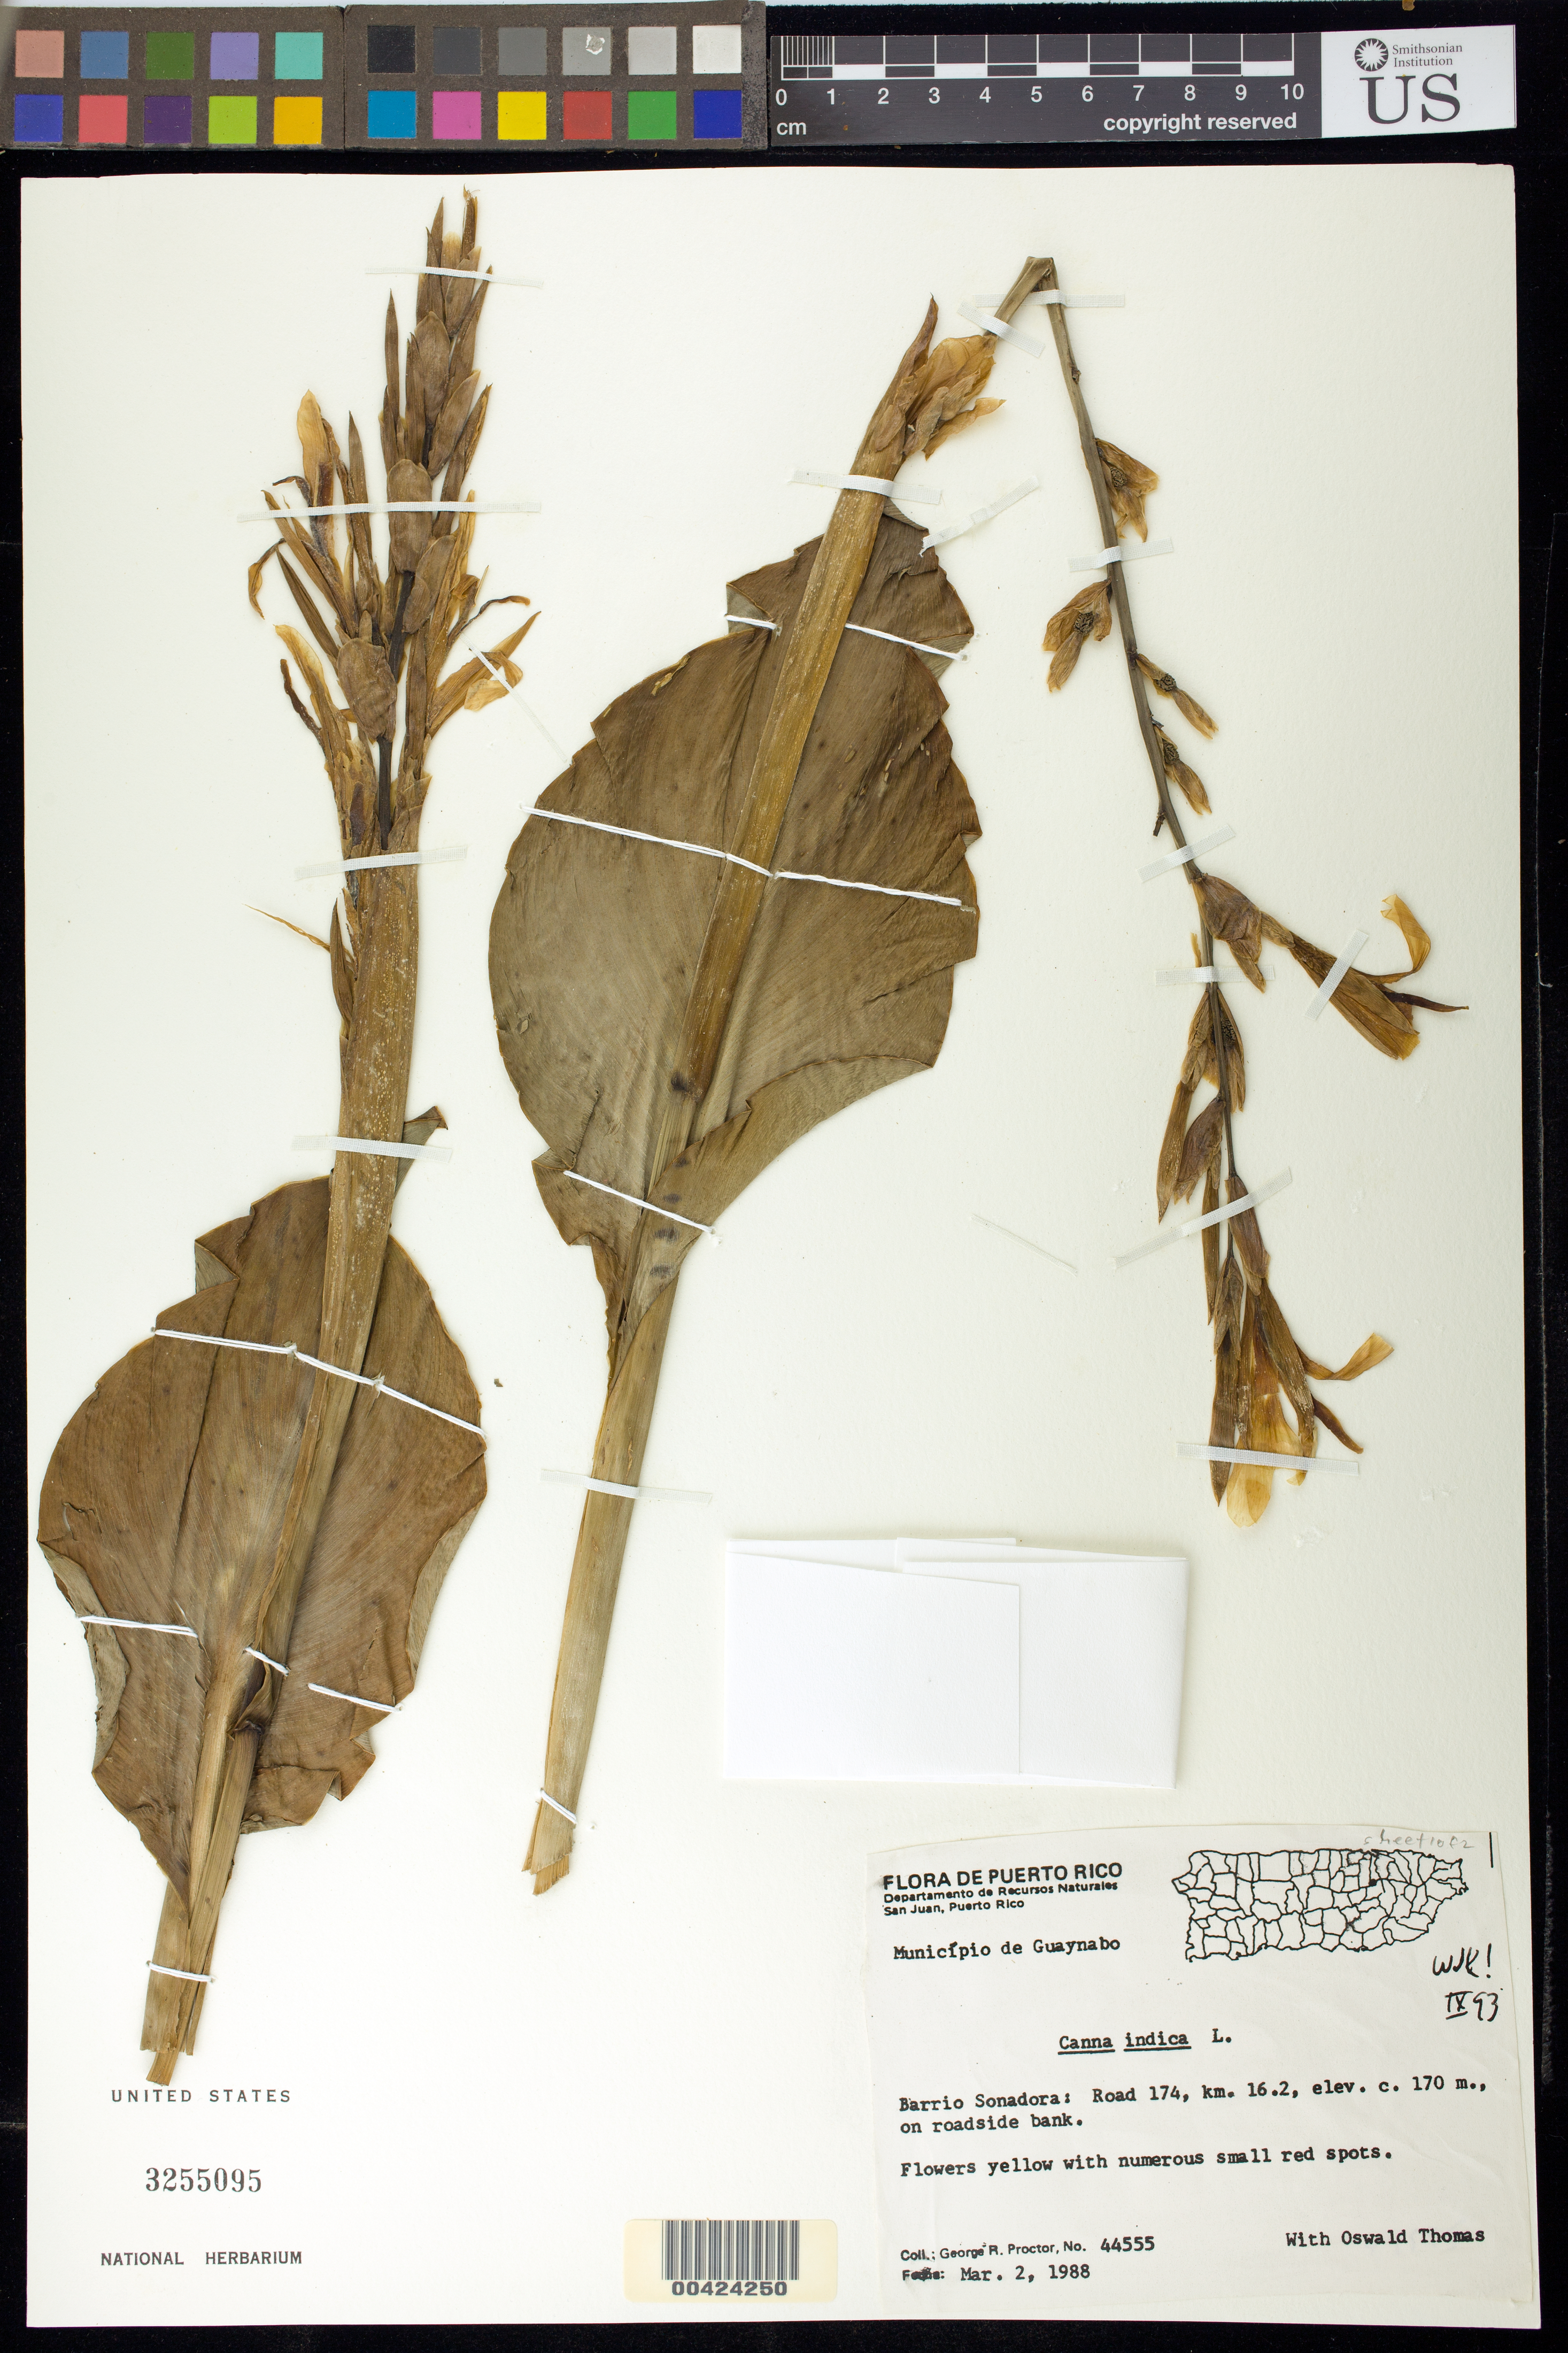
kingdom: Plantae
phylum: Tracheophyta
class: Liliopsida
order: Zingiberales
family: Cannaceae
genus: Canna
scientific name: Canna indica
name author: L.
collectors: G. R. Proctor & O. Thomas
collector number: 44555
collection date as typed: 02 Mar 1988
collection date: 1988-03-02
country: Puerto Rico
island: Greater Antilles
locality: Barrio sonadora, rd 174, km. 16.2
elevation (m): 170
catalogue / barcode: US 3255095